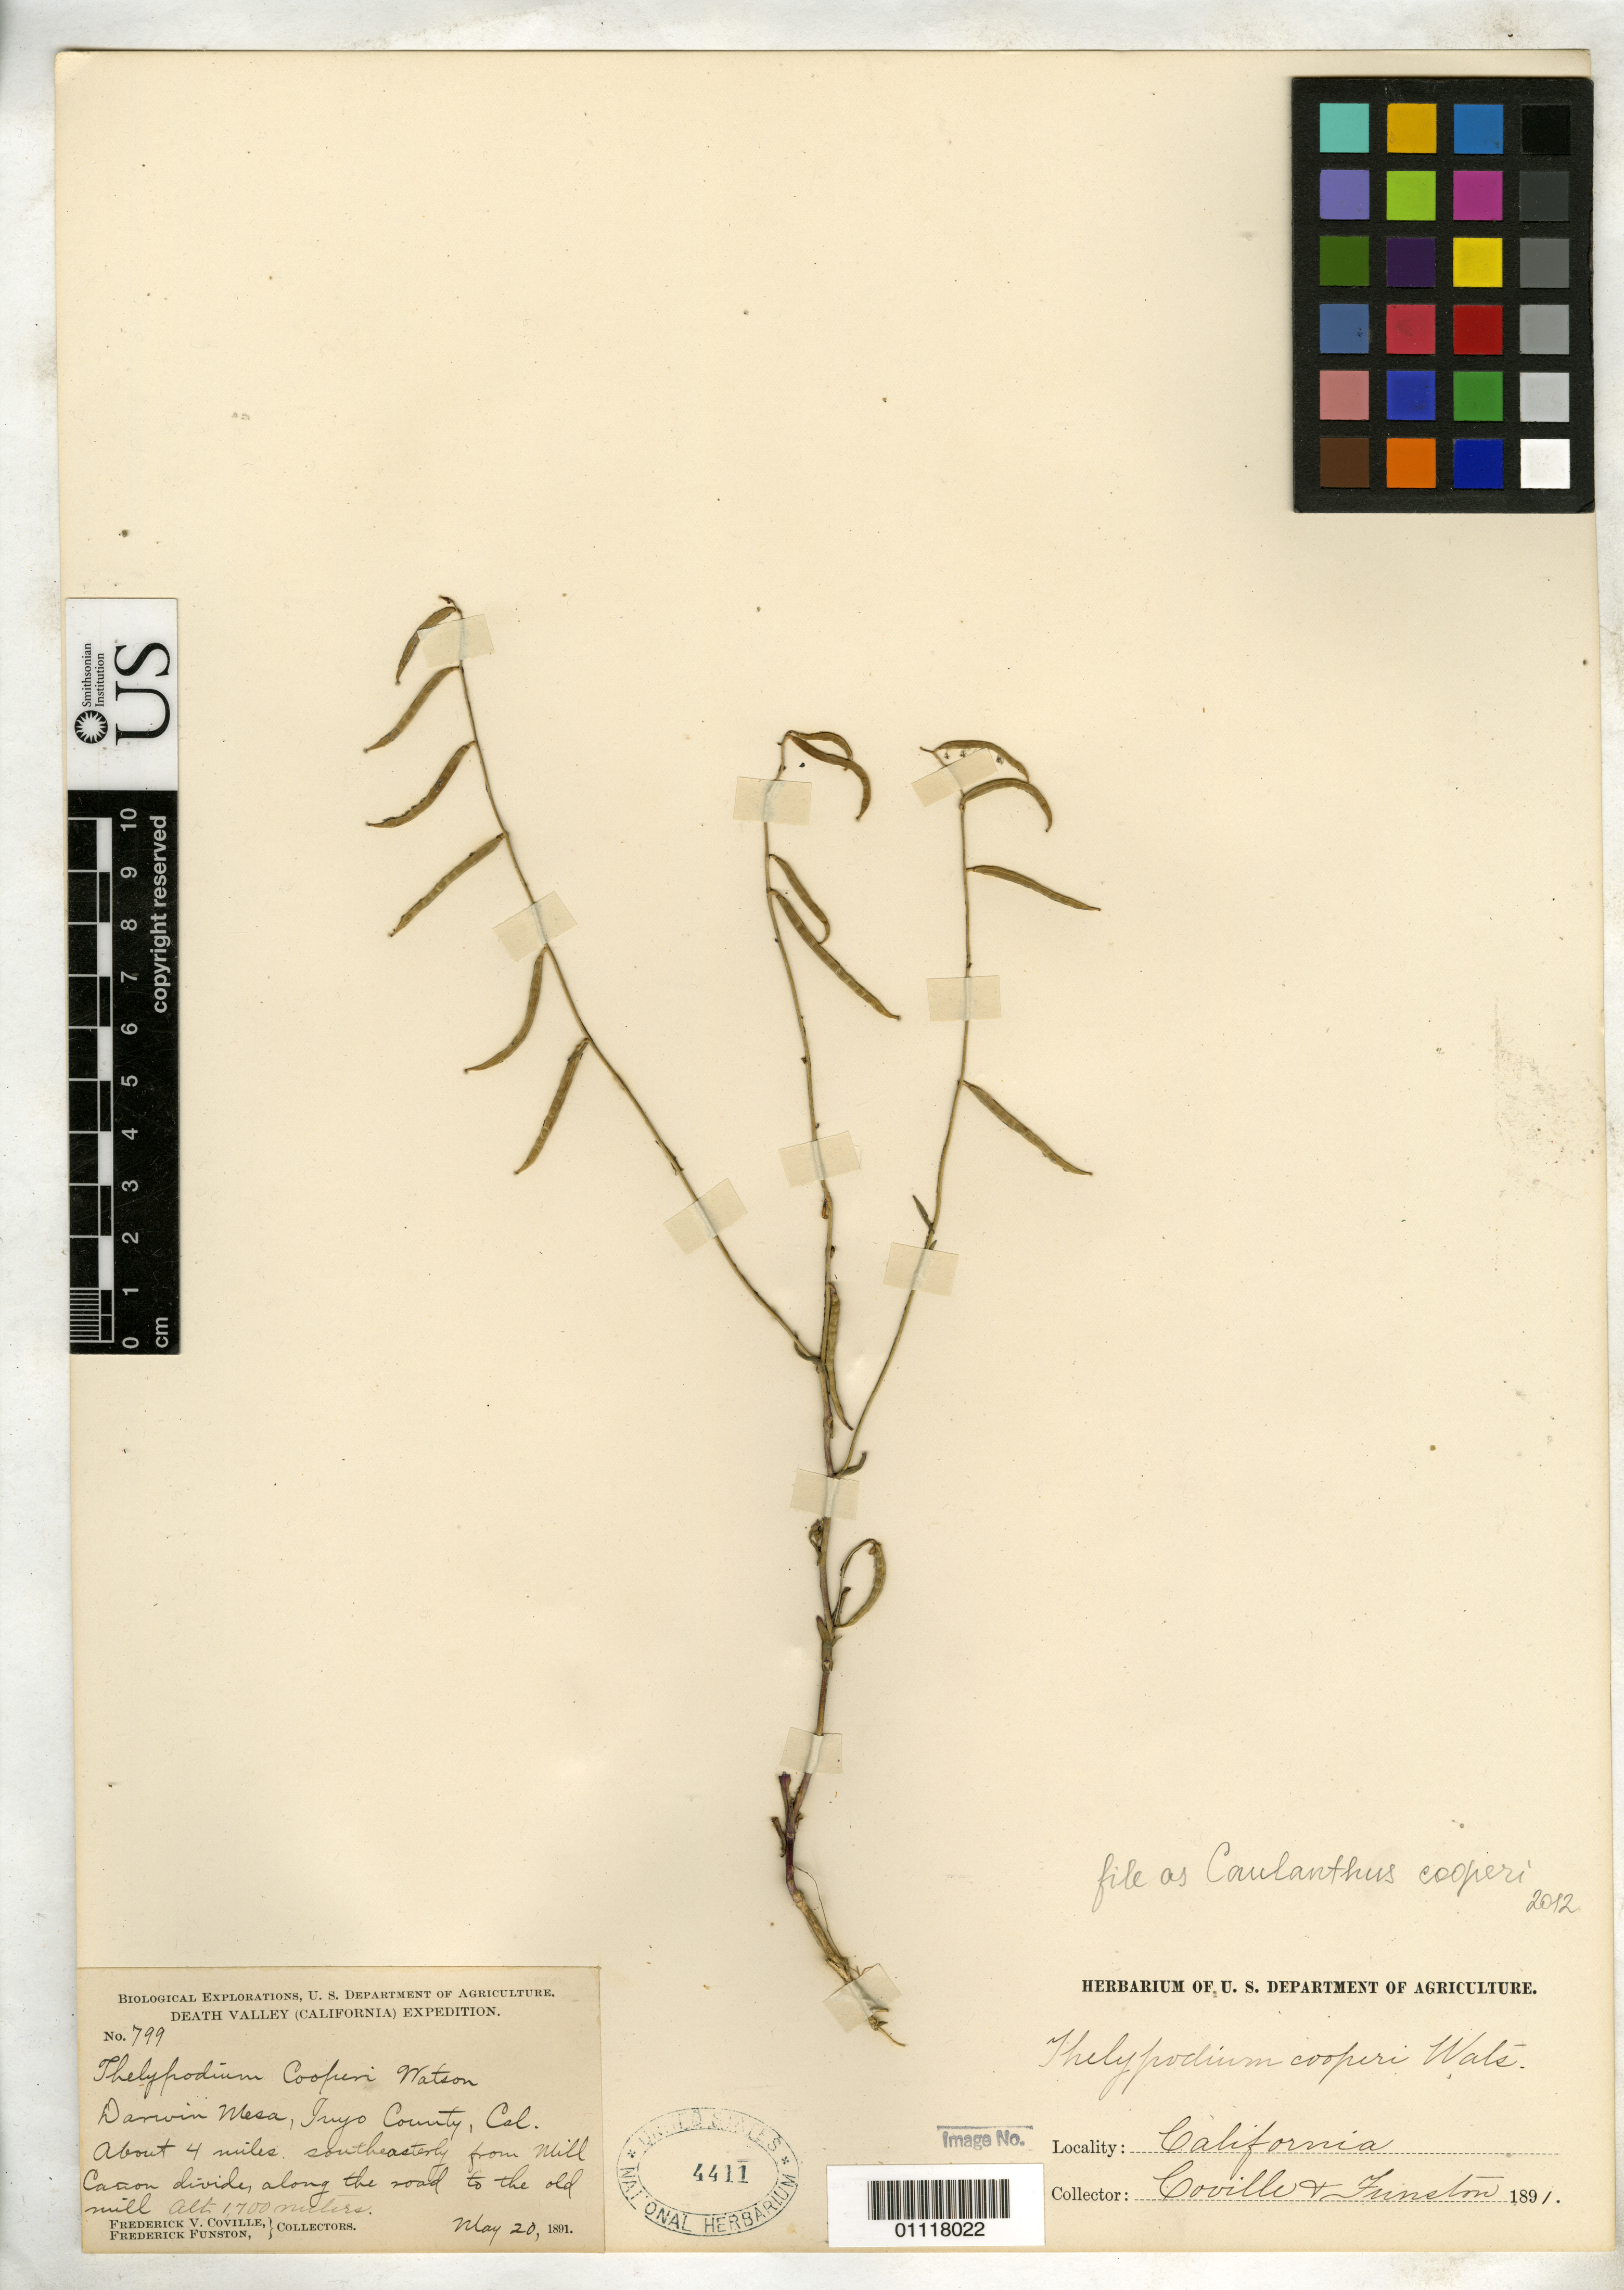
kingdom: Plantae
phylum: Tracheophyta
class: Magnoliopsida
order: Brassicales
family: Brassicaceae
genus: Thelypodium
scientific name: Thelypodium cooperi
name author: S. Watson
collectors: F. V. Coville & F. Funston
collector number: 799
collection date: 1891-05-20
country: United States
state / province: California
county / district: Inyo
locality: Darwin Mesa, Inyo County, about 4 miles southeasterly from Mill Canyon divide, along the road to the old mill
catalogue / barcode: US 4411